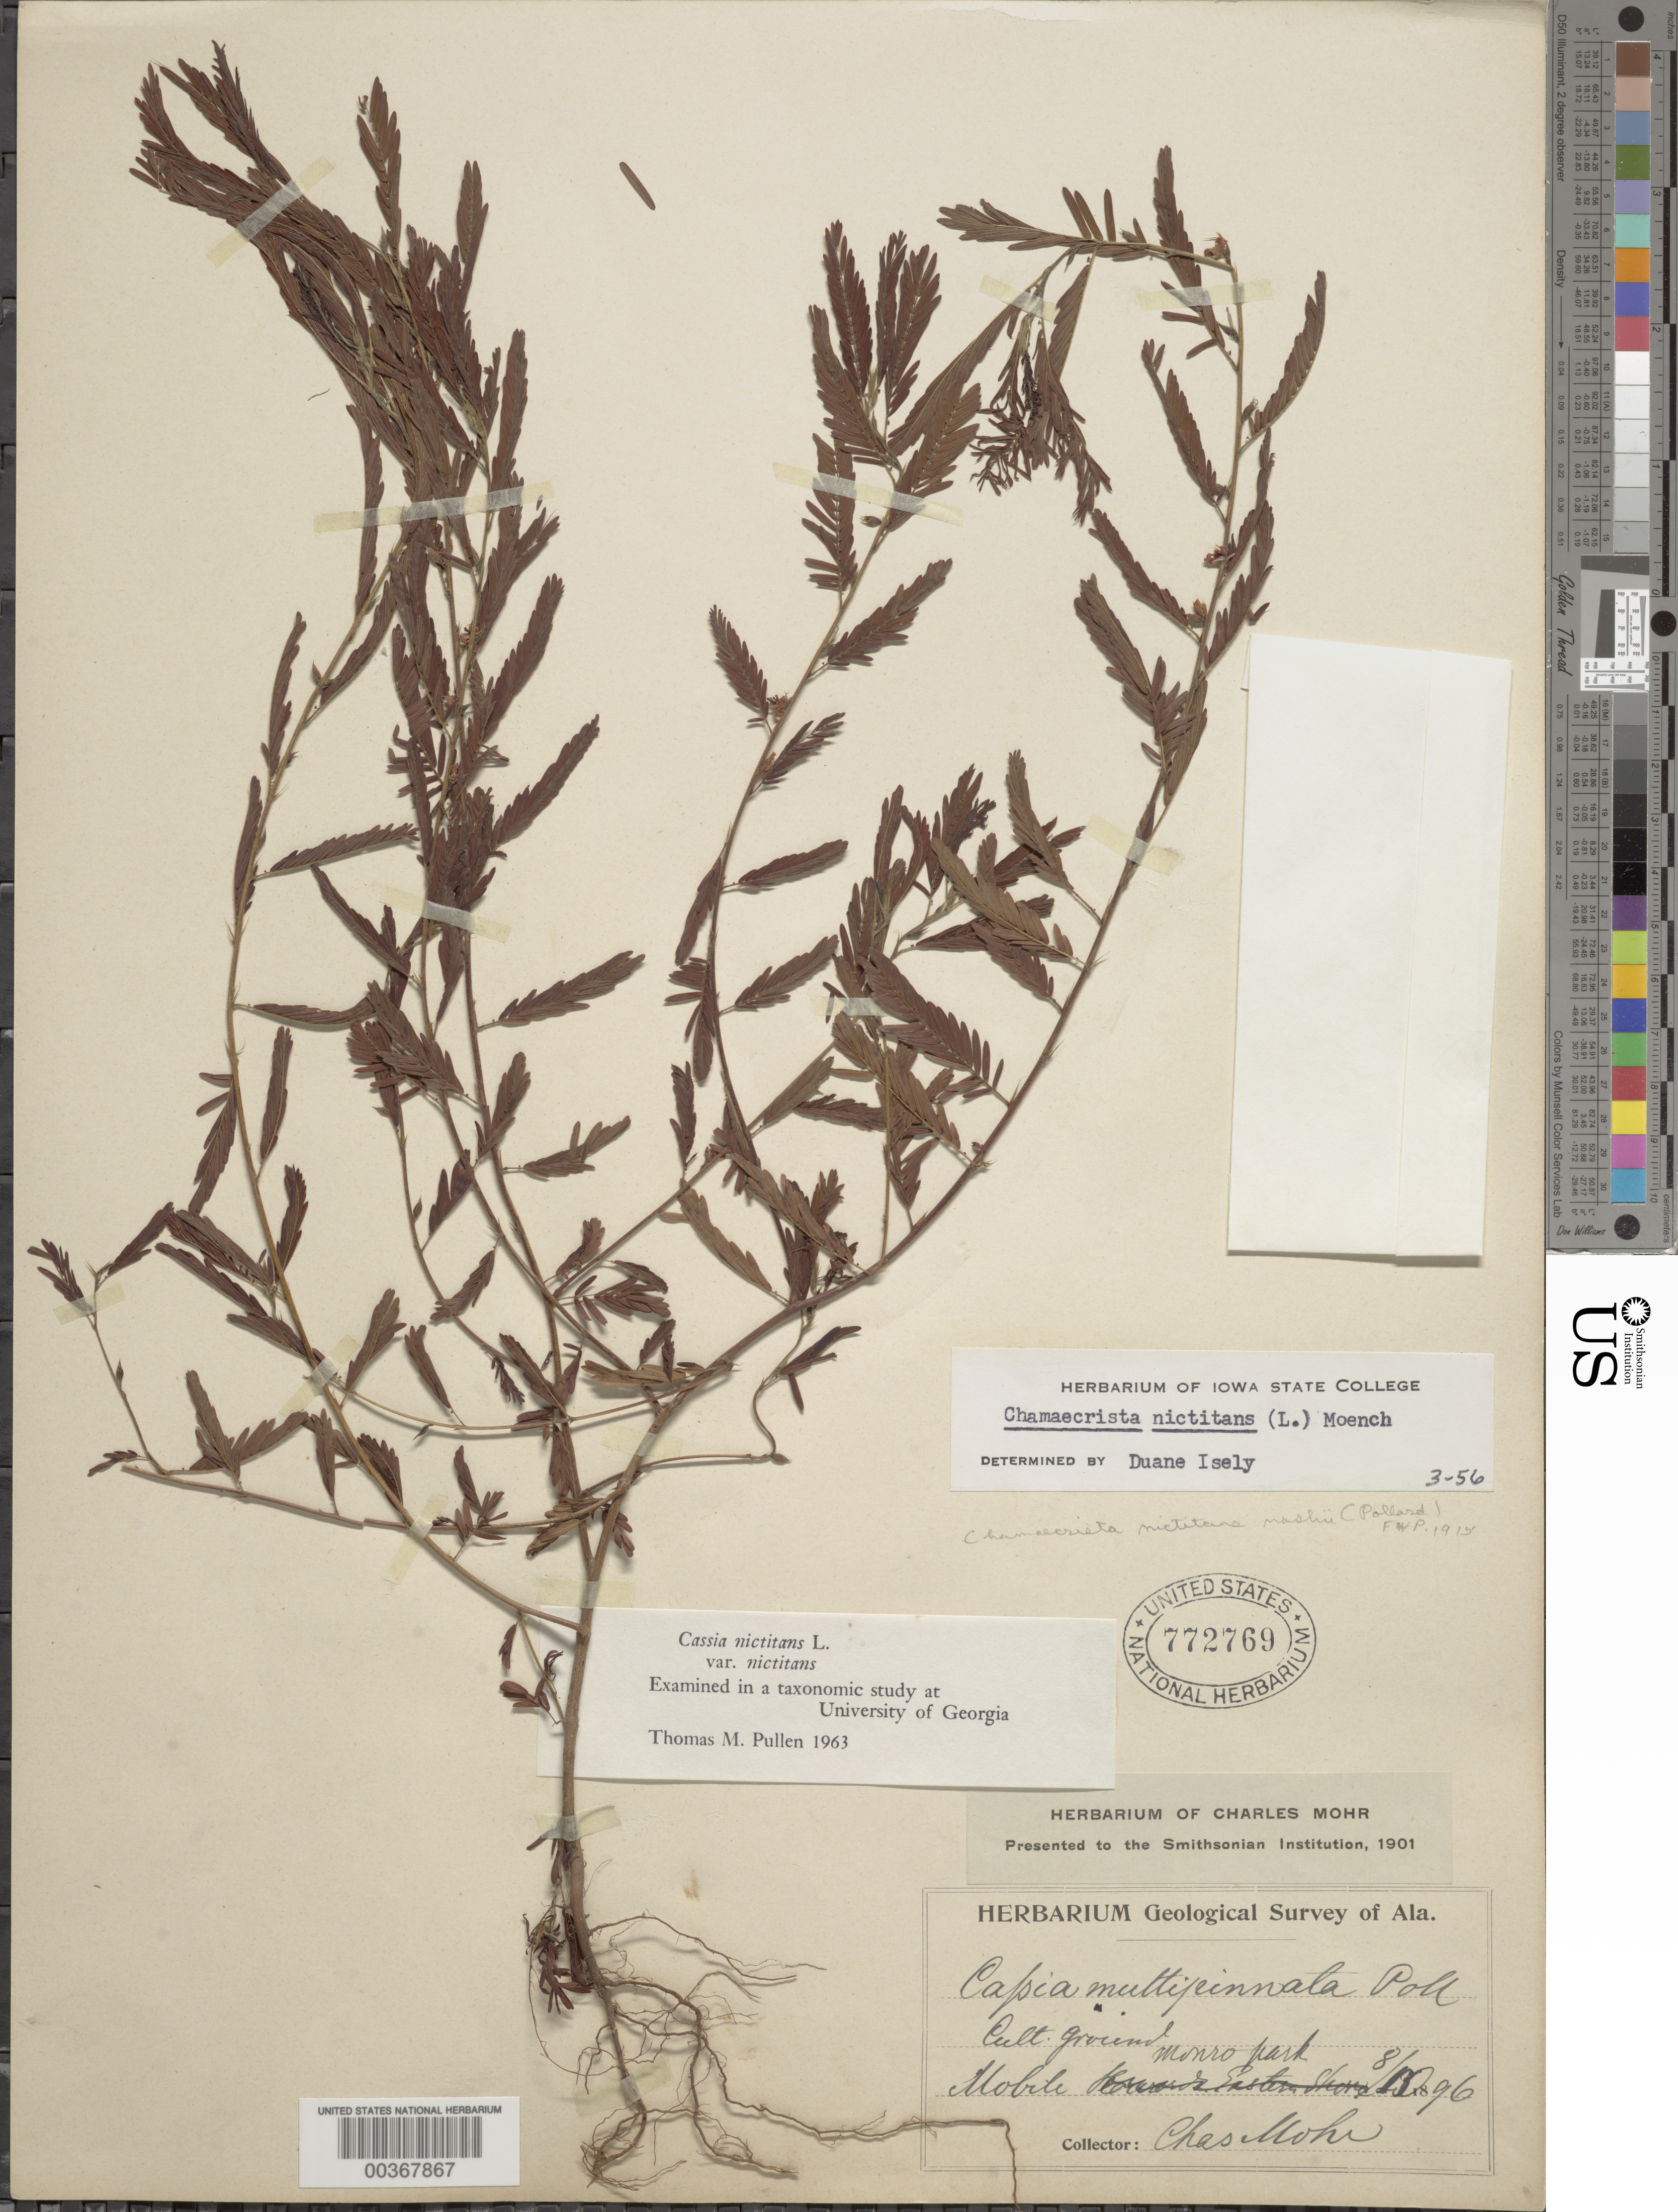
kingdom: Plantae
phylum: Tracheophyta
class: Magnoliopsida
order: Fabales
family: Fabaceae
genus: Chamaecrista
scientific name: Chamaecrista nictitans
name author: (L.) Moench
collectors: C. T. Mohr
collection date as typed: Aug 1896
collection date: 1896-08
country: United States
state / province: Alabama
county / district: Mobile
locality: Mobile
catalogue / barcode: US 772769